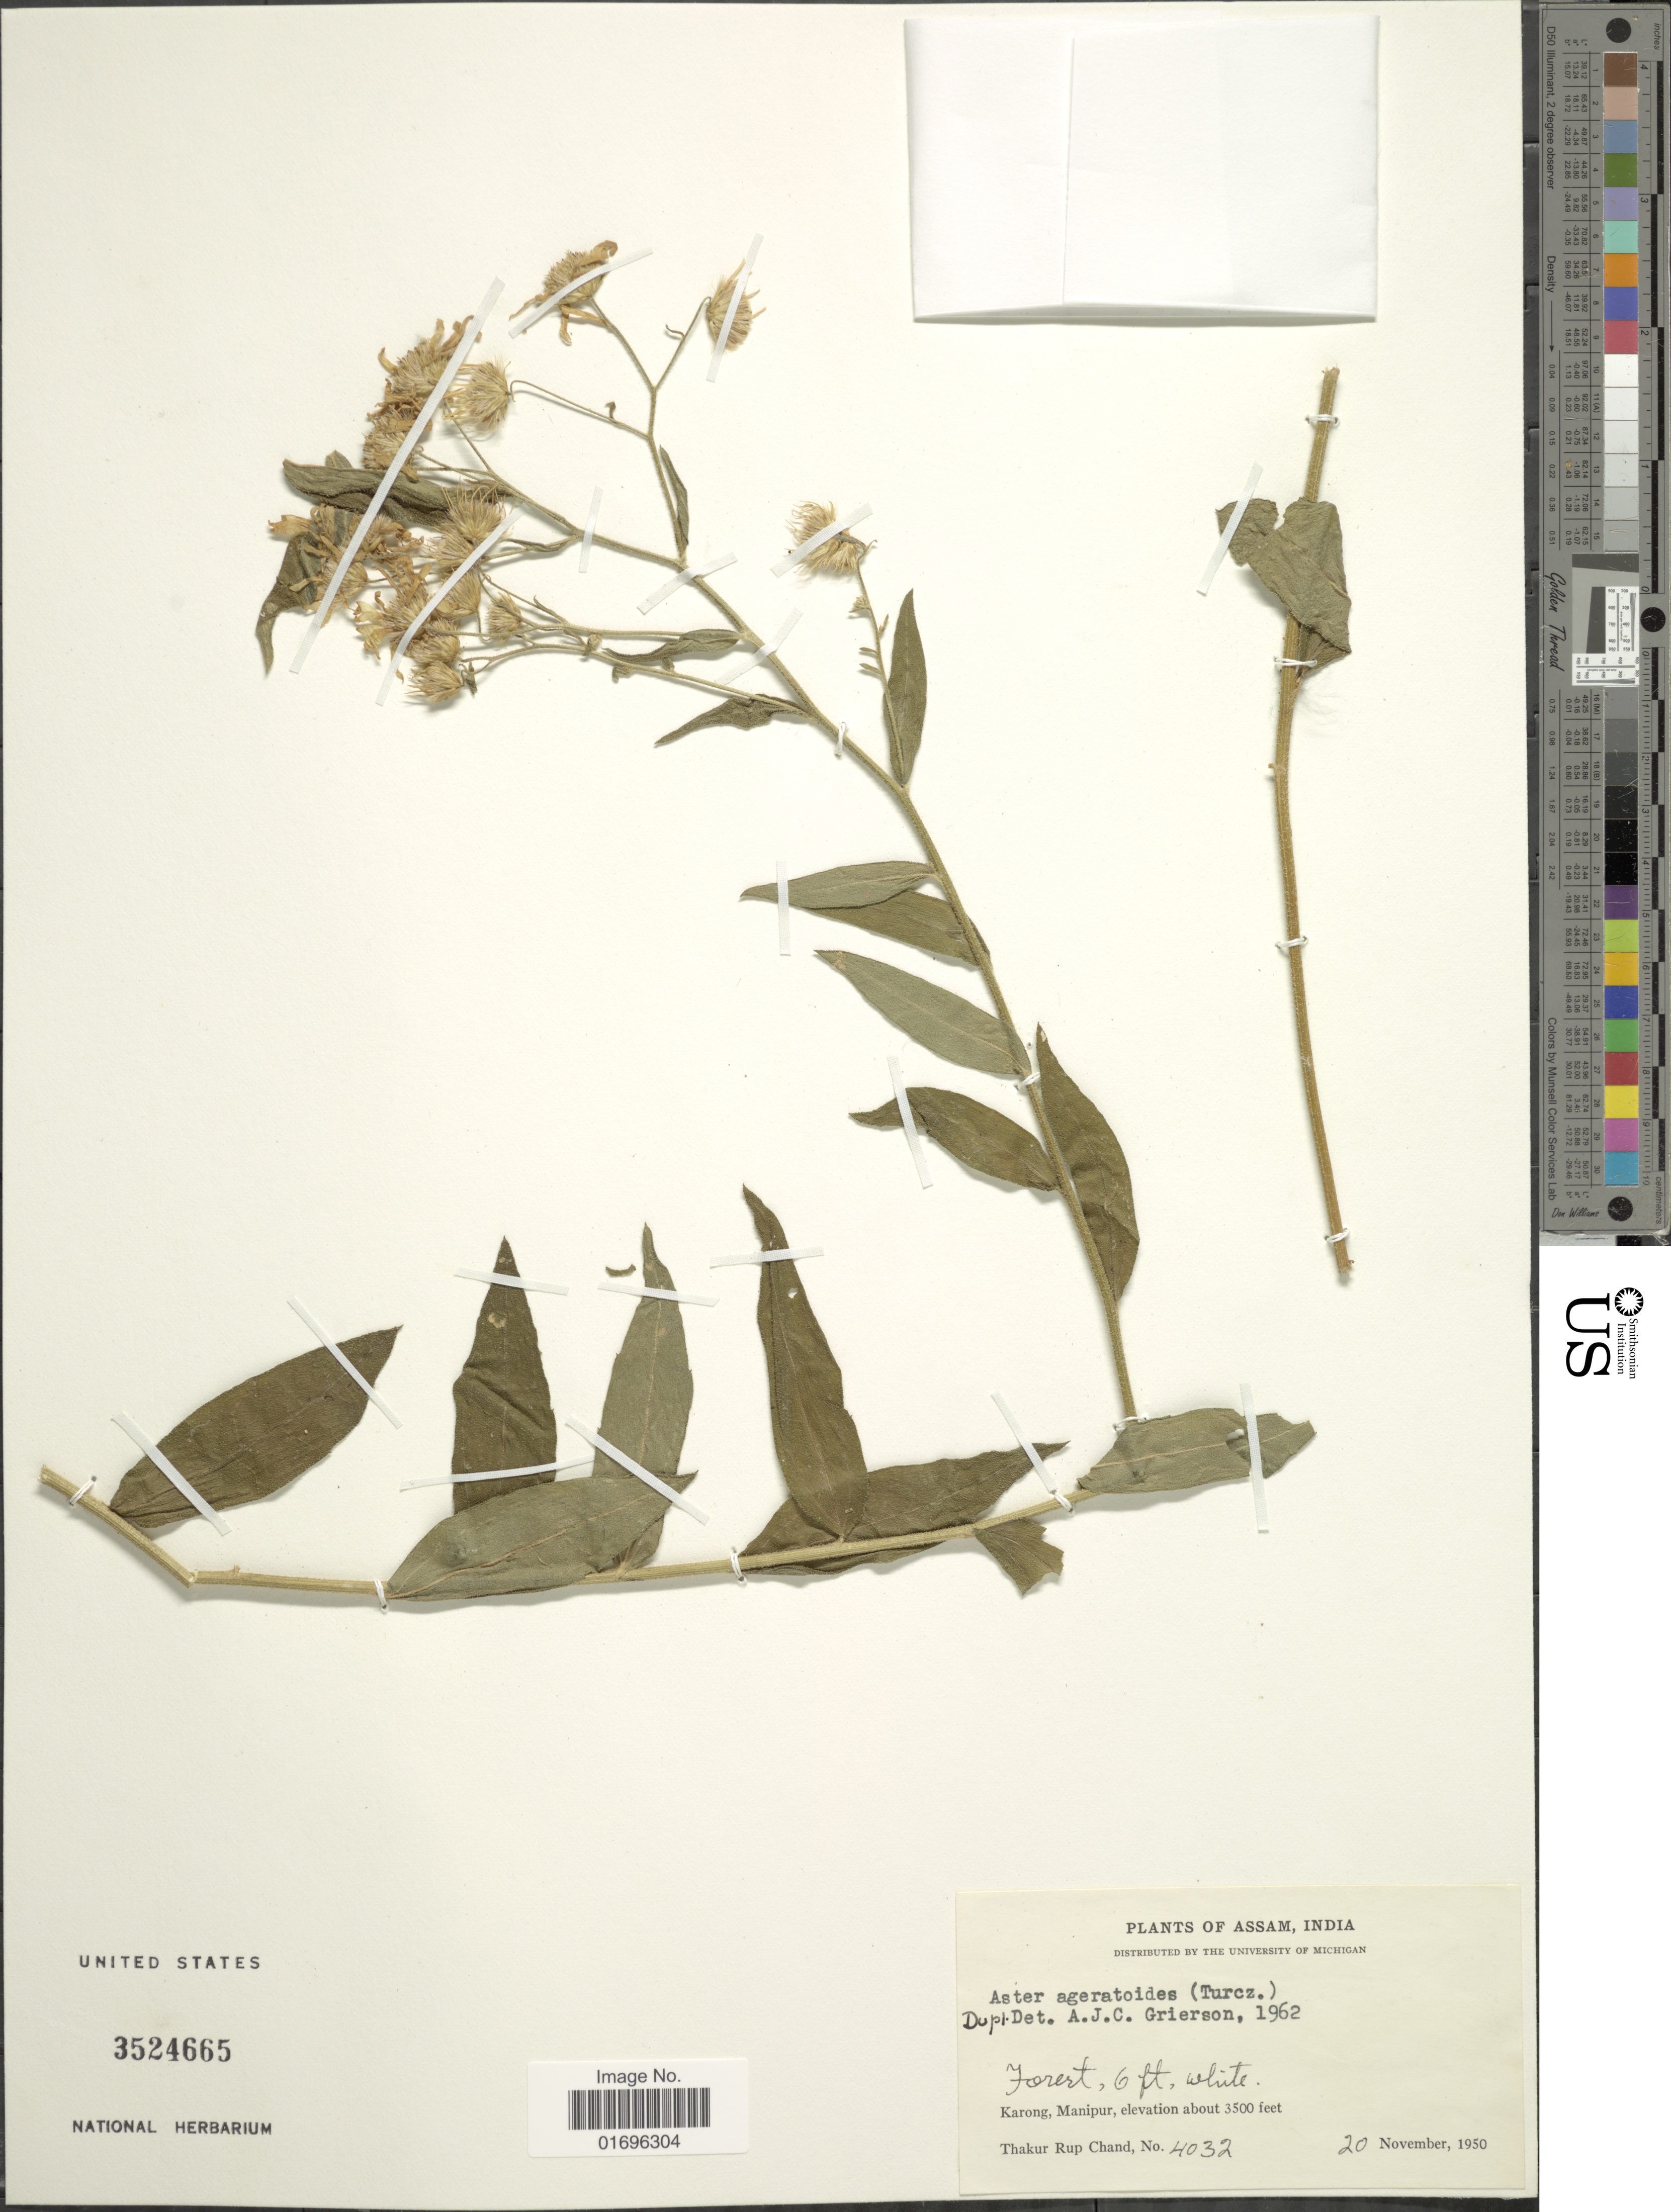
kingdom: Plantae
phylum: Tracheophyta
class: Magnoliopsida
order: Asterales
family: Asteraceae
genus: Aster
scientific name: Aster ageratoides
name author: Turcz.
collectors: T. R. Chand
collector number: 4032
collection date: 1950-11-20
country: India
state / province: Manipur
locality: Karong, Manipur.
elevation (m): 1067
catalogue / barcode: US 3524665